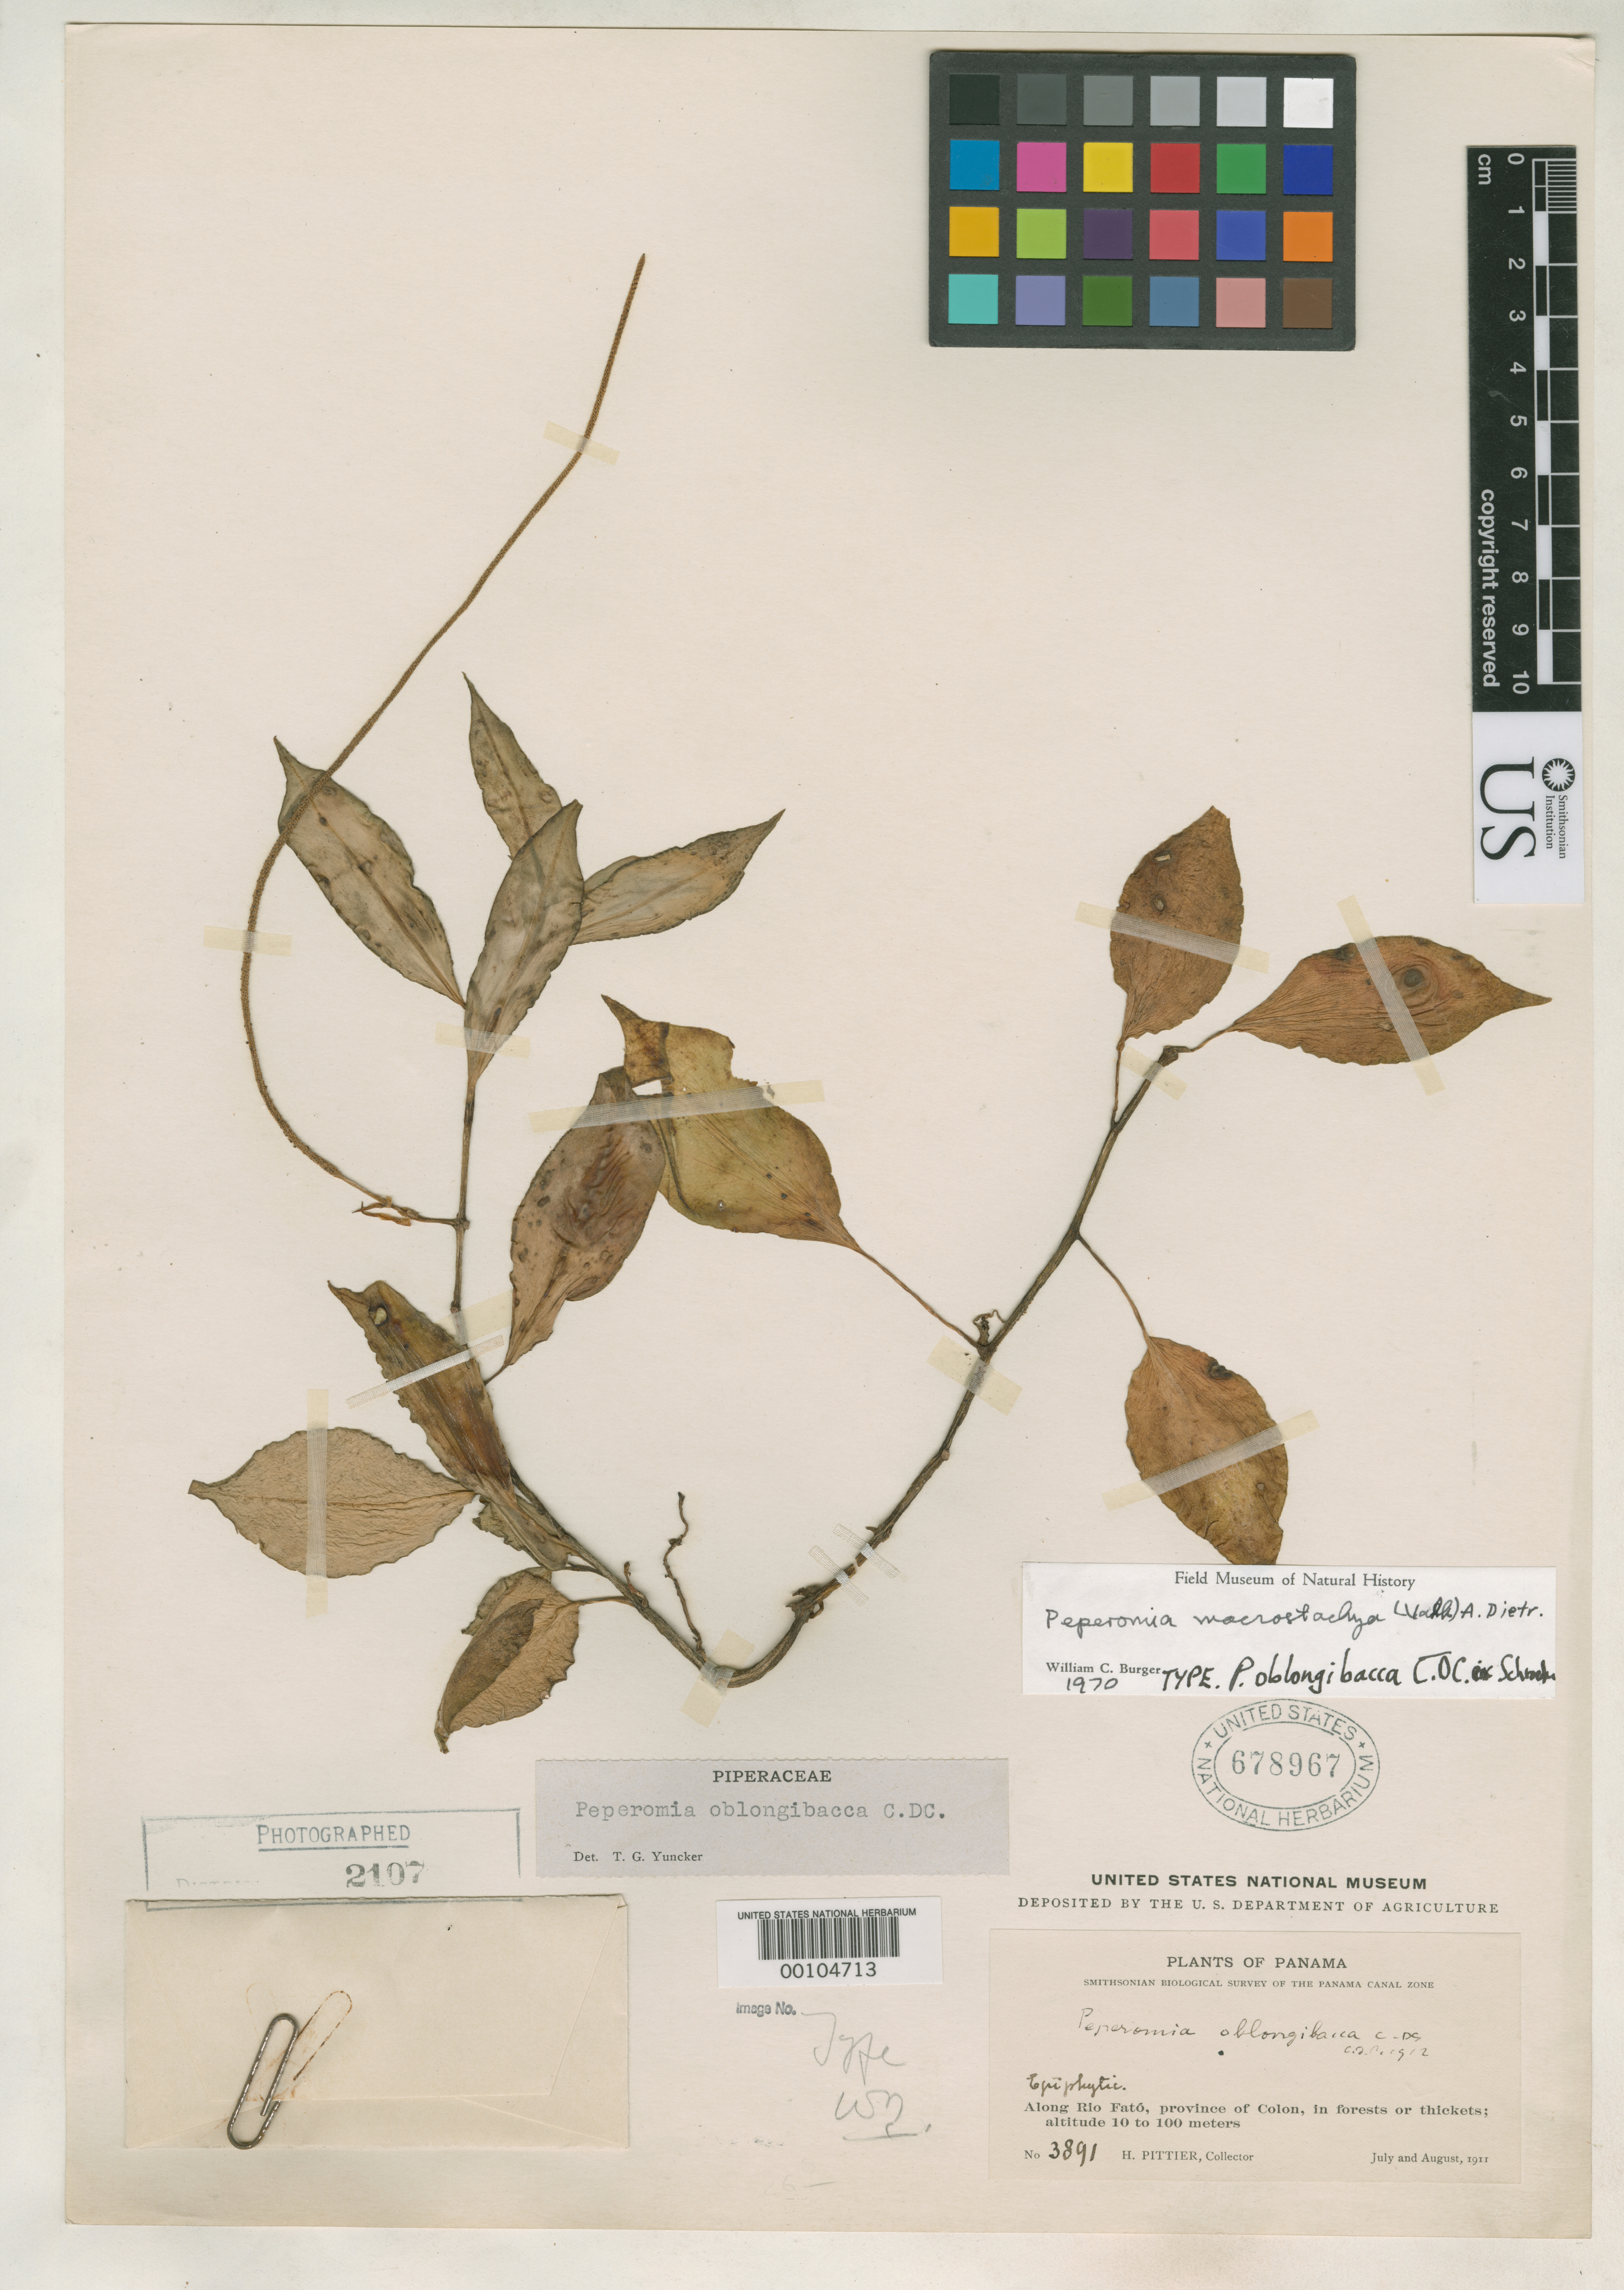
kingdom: Plantae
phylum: Tracheophyta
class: Magnoliopsida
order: Piperales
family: Piperaceae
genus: Peperomia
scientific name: Peperomia oblongibacca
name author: C. DC.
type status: Type Collection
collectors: H. F. Pittier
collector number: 3891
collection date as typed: Jul 1911 to -- Aug 1911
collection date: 1911-07/1911-08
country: Panama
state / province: Colón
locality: Rio Fato.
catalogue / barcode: US 678967